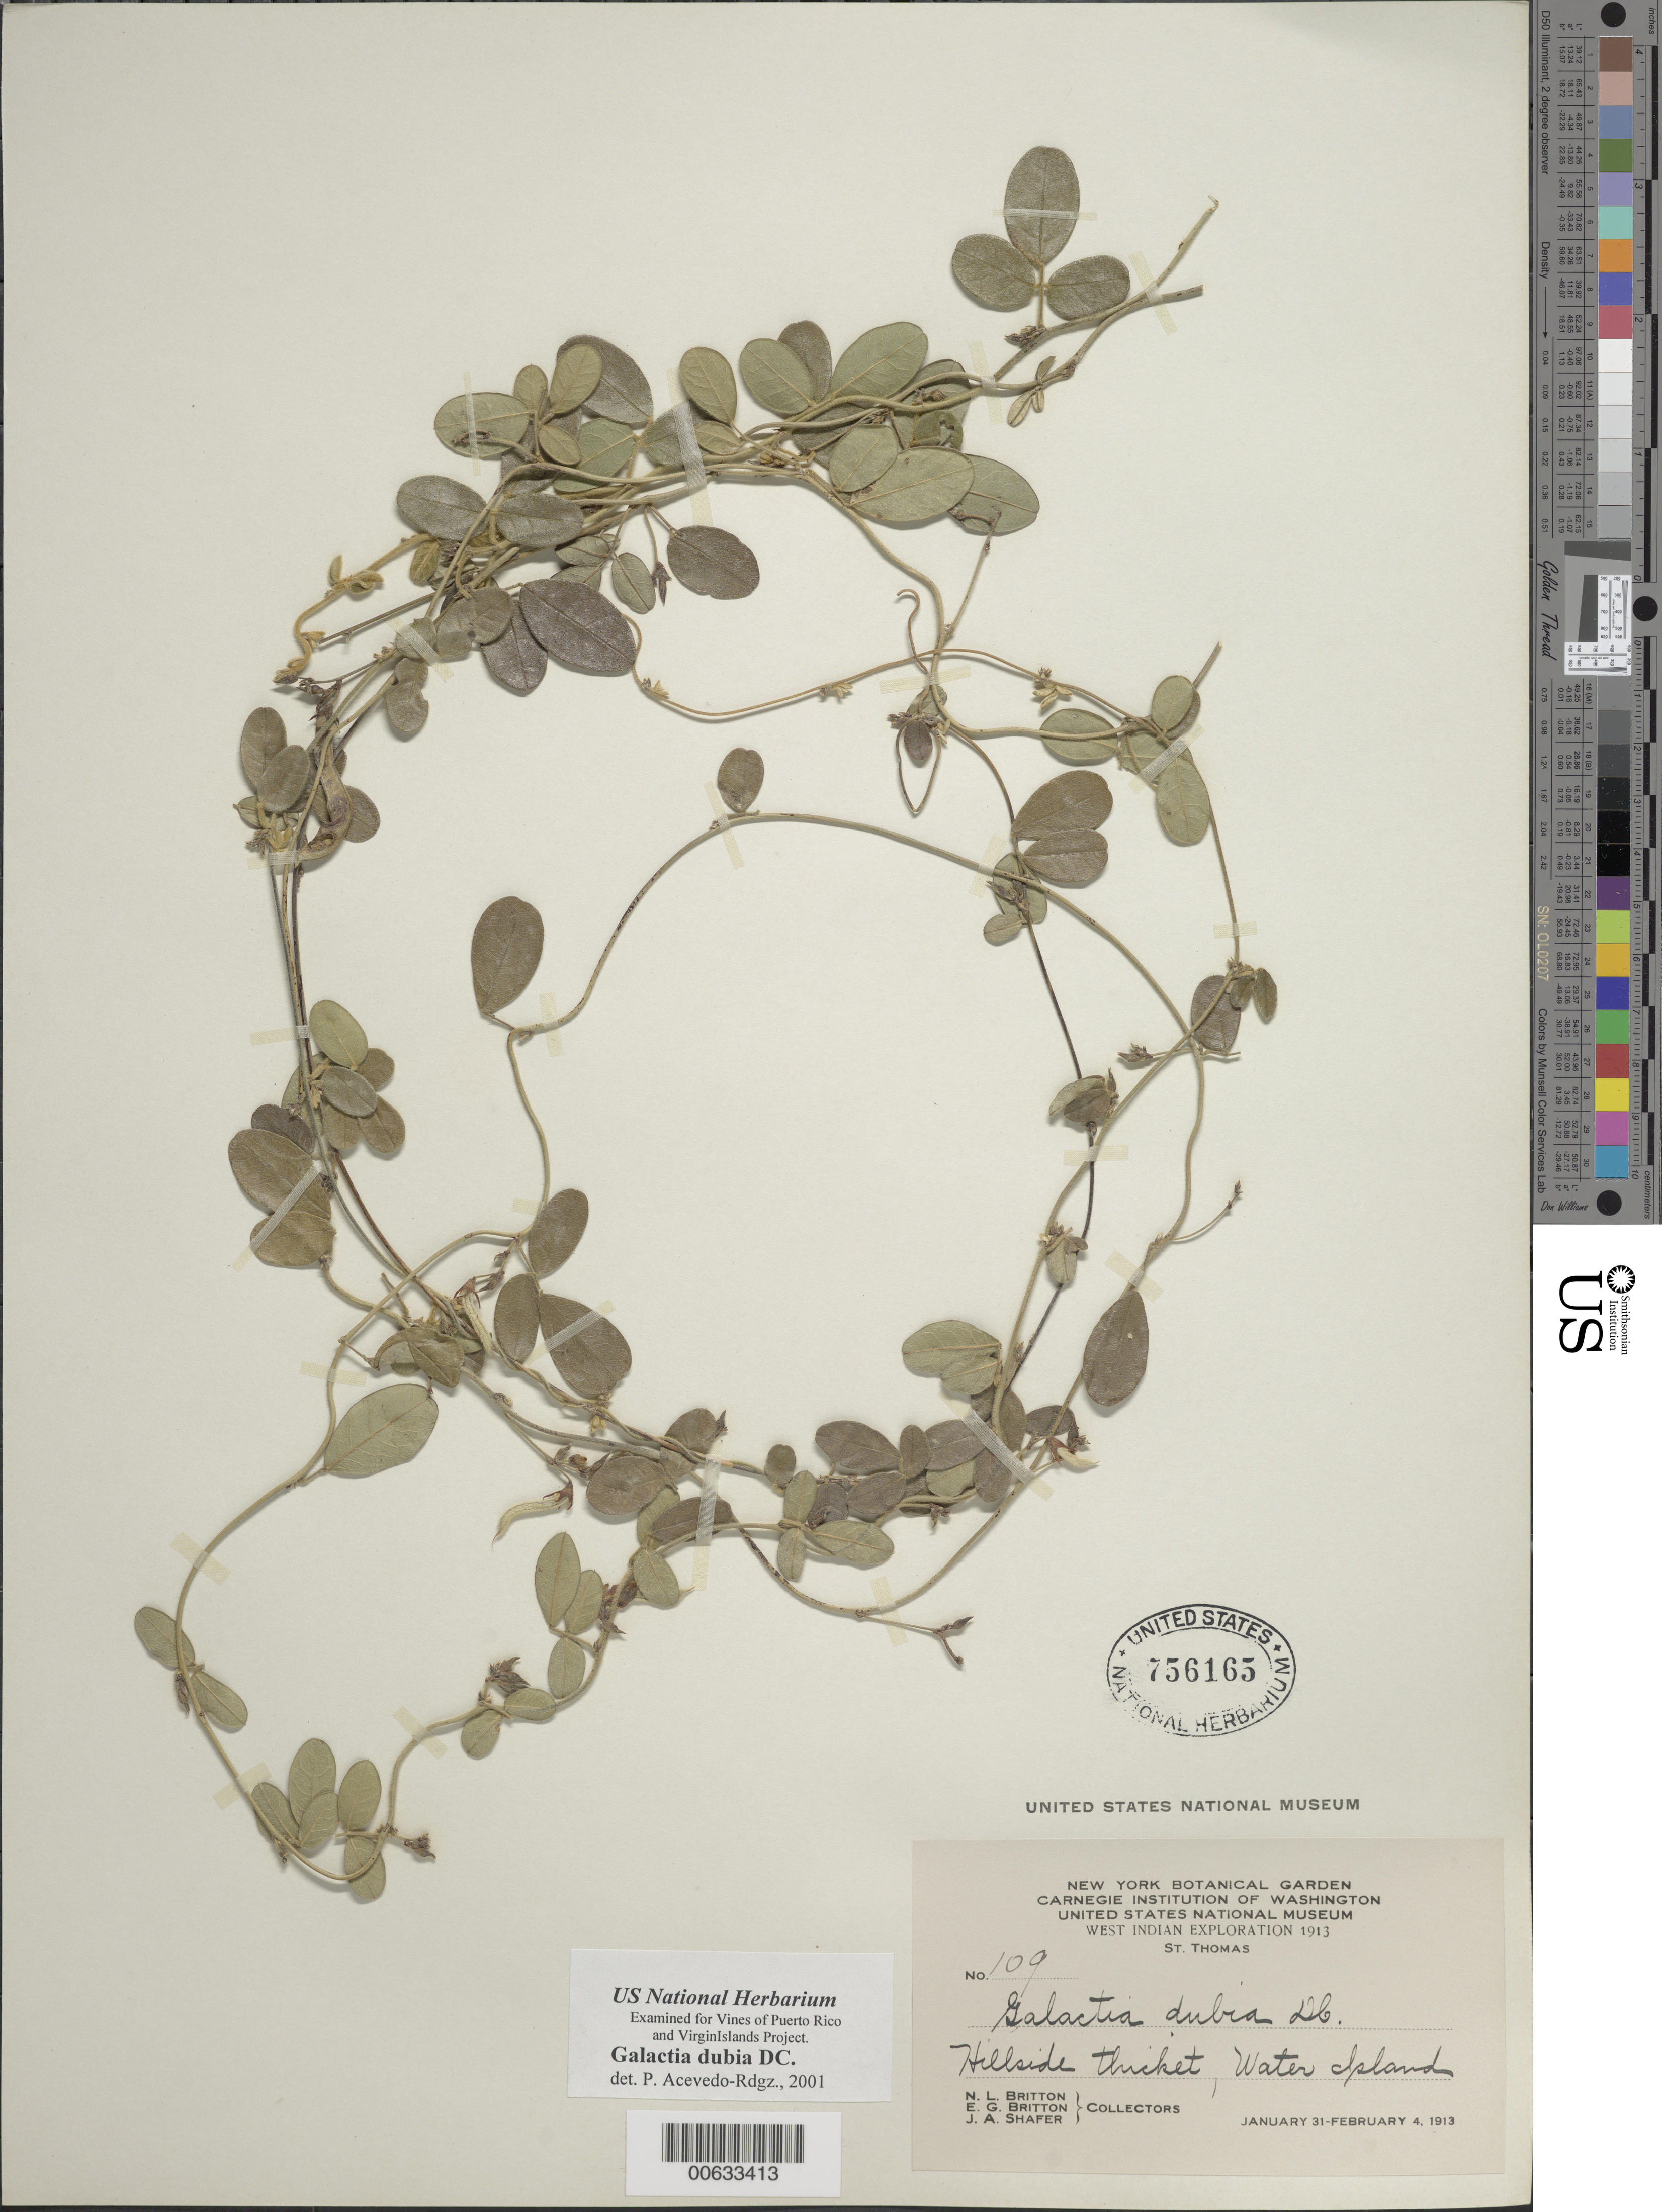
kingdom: Plantae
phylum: Tracheophyta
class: Magnoliopsida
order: Fabales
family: Fabaceae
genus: Galactia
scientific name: Galactia dubia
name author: DC.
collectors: N. Britton, E. G. Britton & J. A. Shafer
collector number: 109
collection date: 1913-01-31/1913-02-04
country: U.S. Virgin Islands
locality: West Indian, St.Thomas, Hillside Thickets, Water Island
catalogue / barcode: US 756165